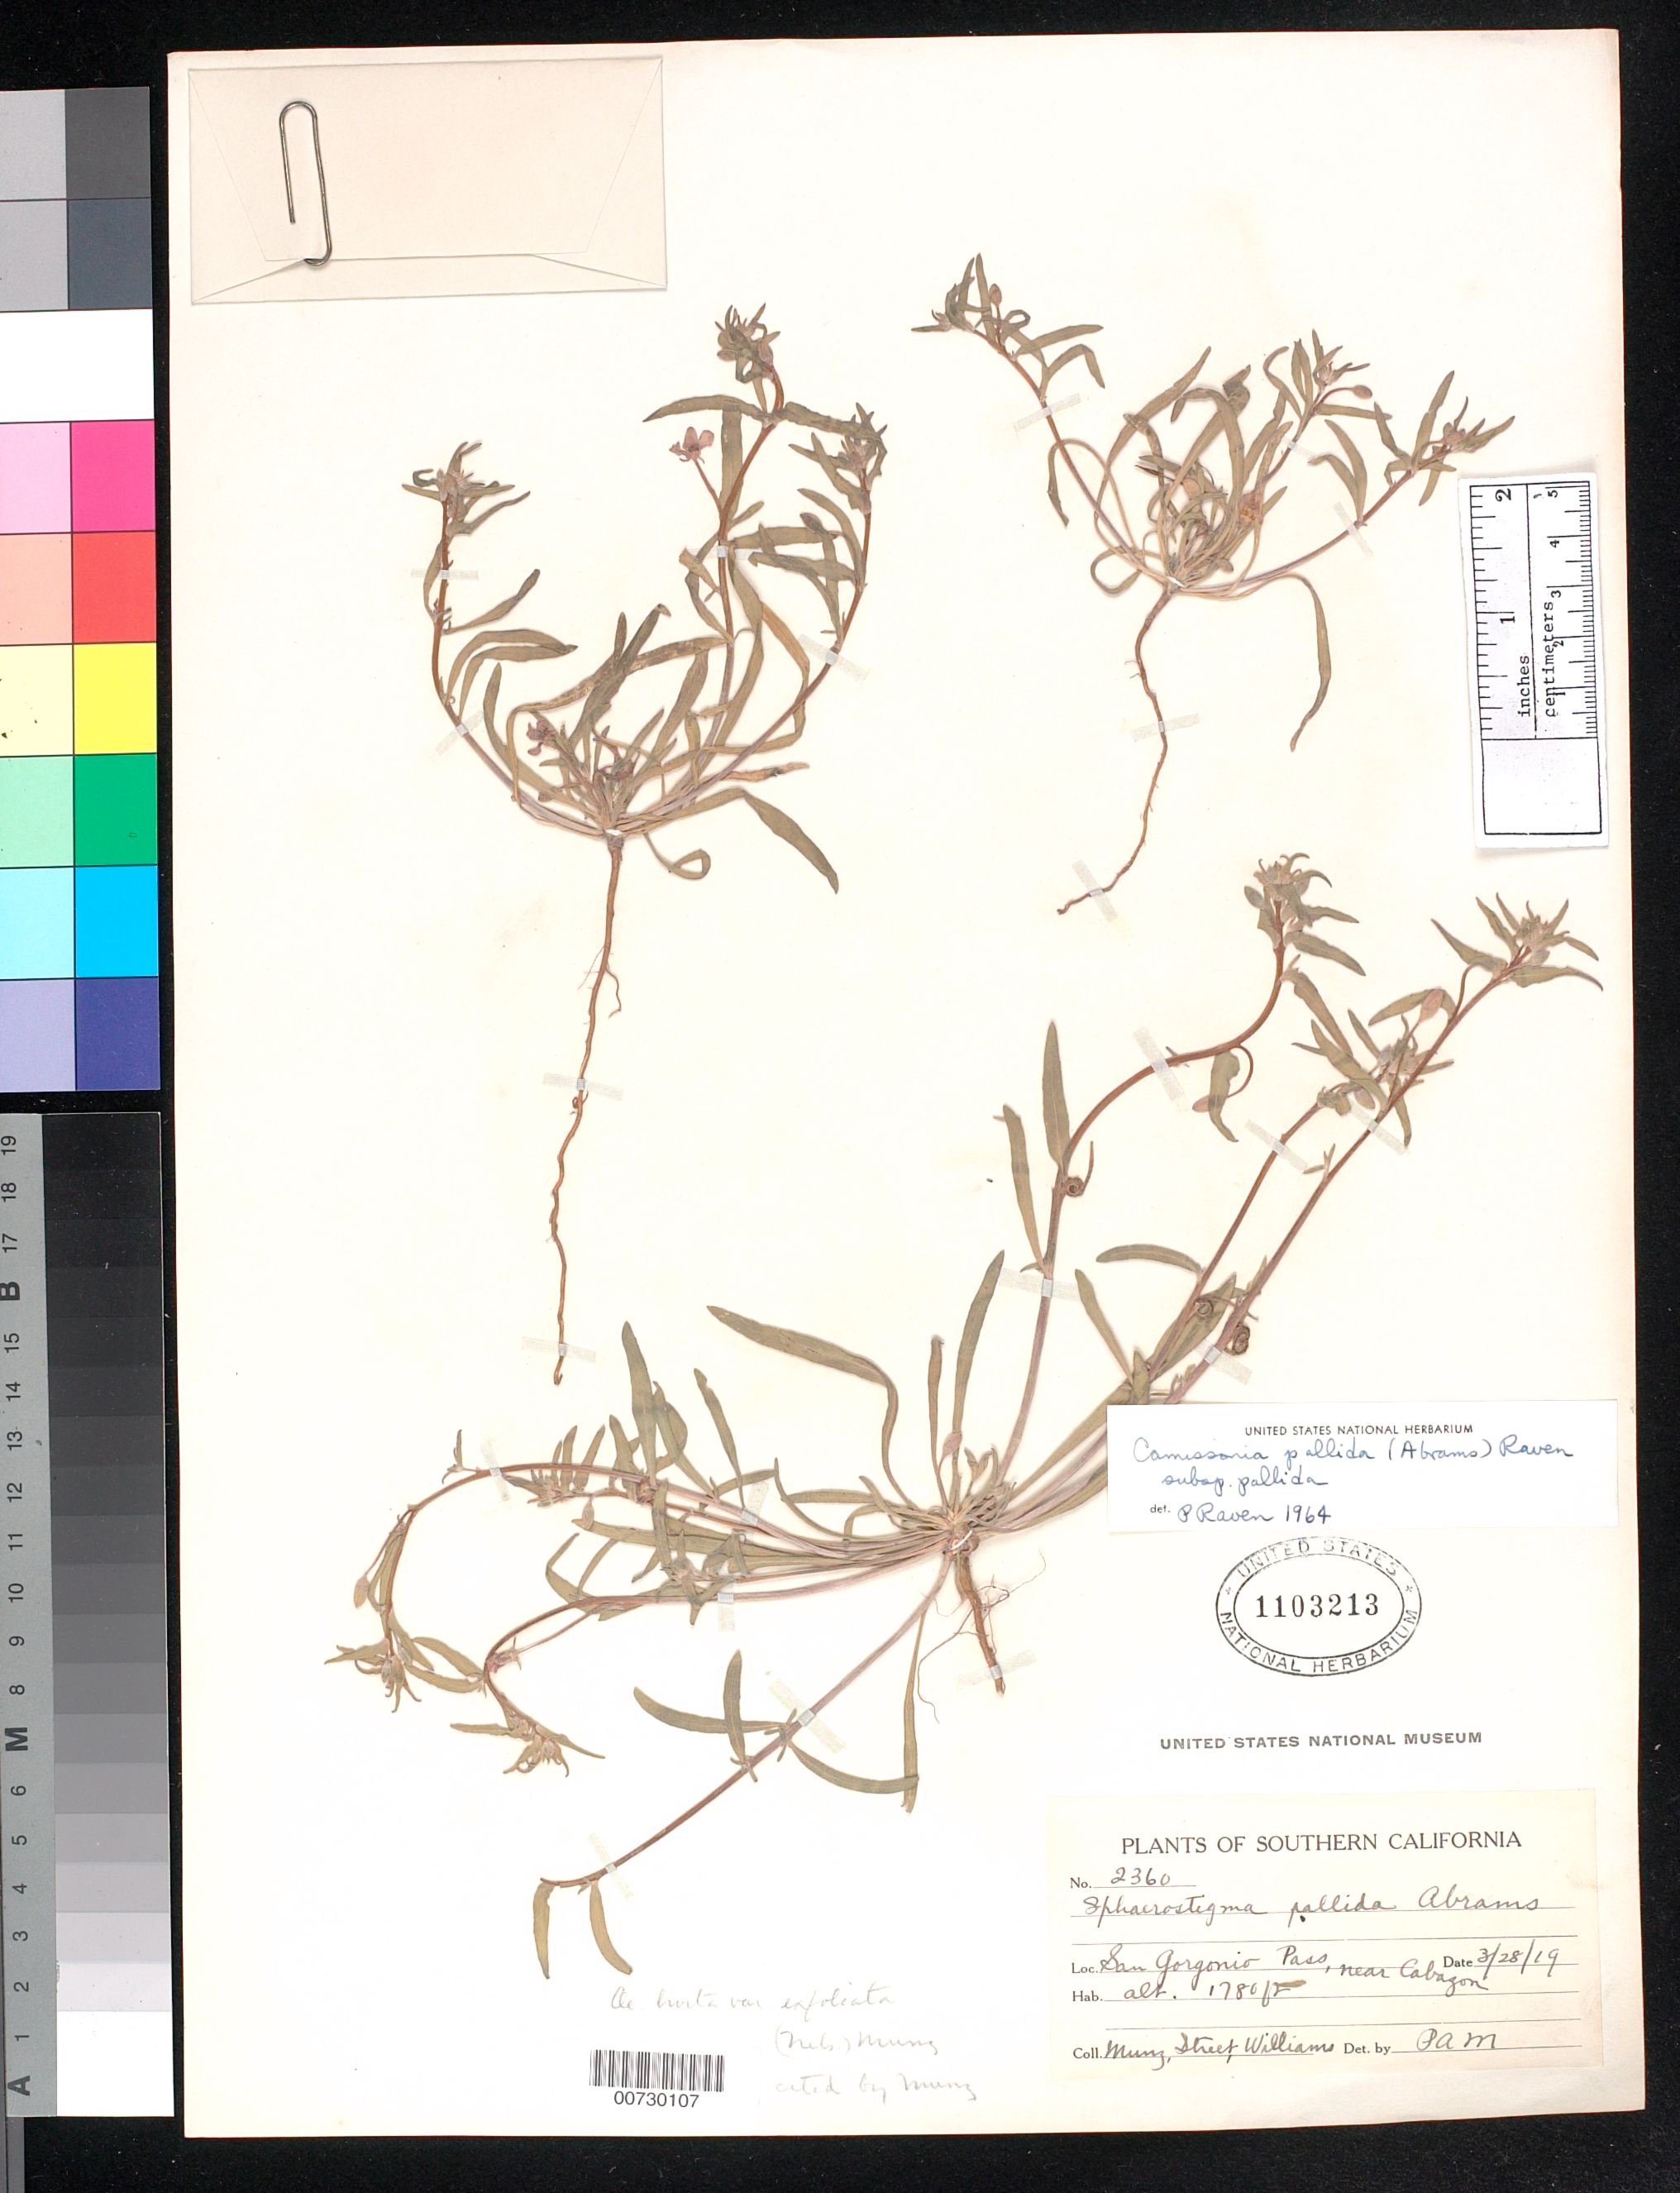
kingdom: Plantae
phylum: Tracheophyta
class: Magnoliopsida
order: Myrtales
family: Onagraceae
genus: Camissoniopsis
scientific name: Camissoniopsis pallida subsp. pallida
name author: (Abrams) W.L. Wagner & Hoch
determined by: Wagner, W. L., (BOT), Smithsonian Institution - National Museum of Natural History (UNITED STATES)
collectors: P. A. Munz, -. Street & -- Williams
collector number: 2360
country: United States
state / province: California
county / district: Riverside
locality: San Gorgonio, near Cabazon.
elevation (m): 543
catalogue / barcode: US 1103213